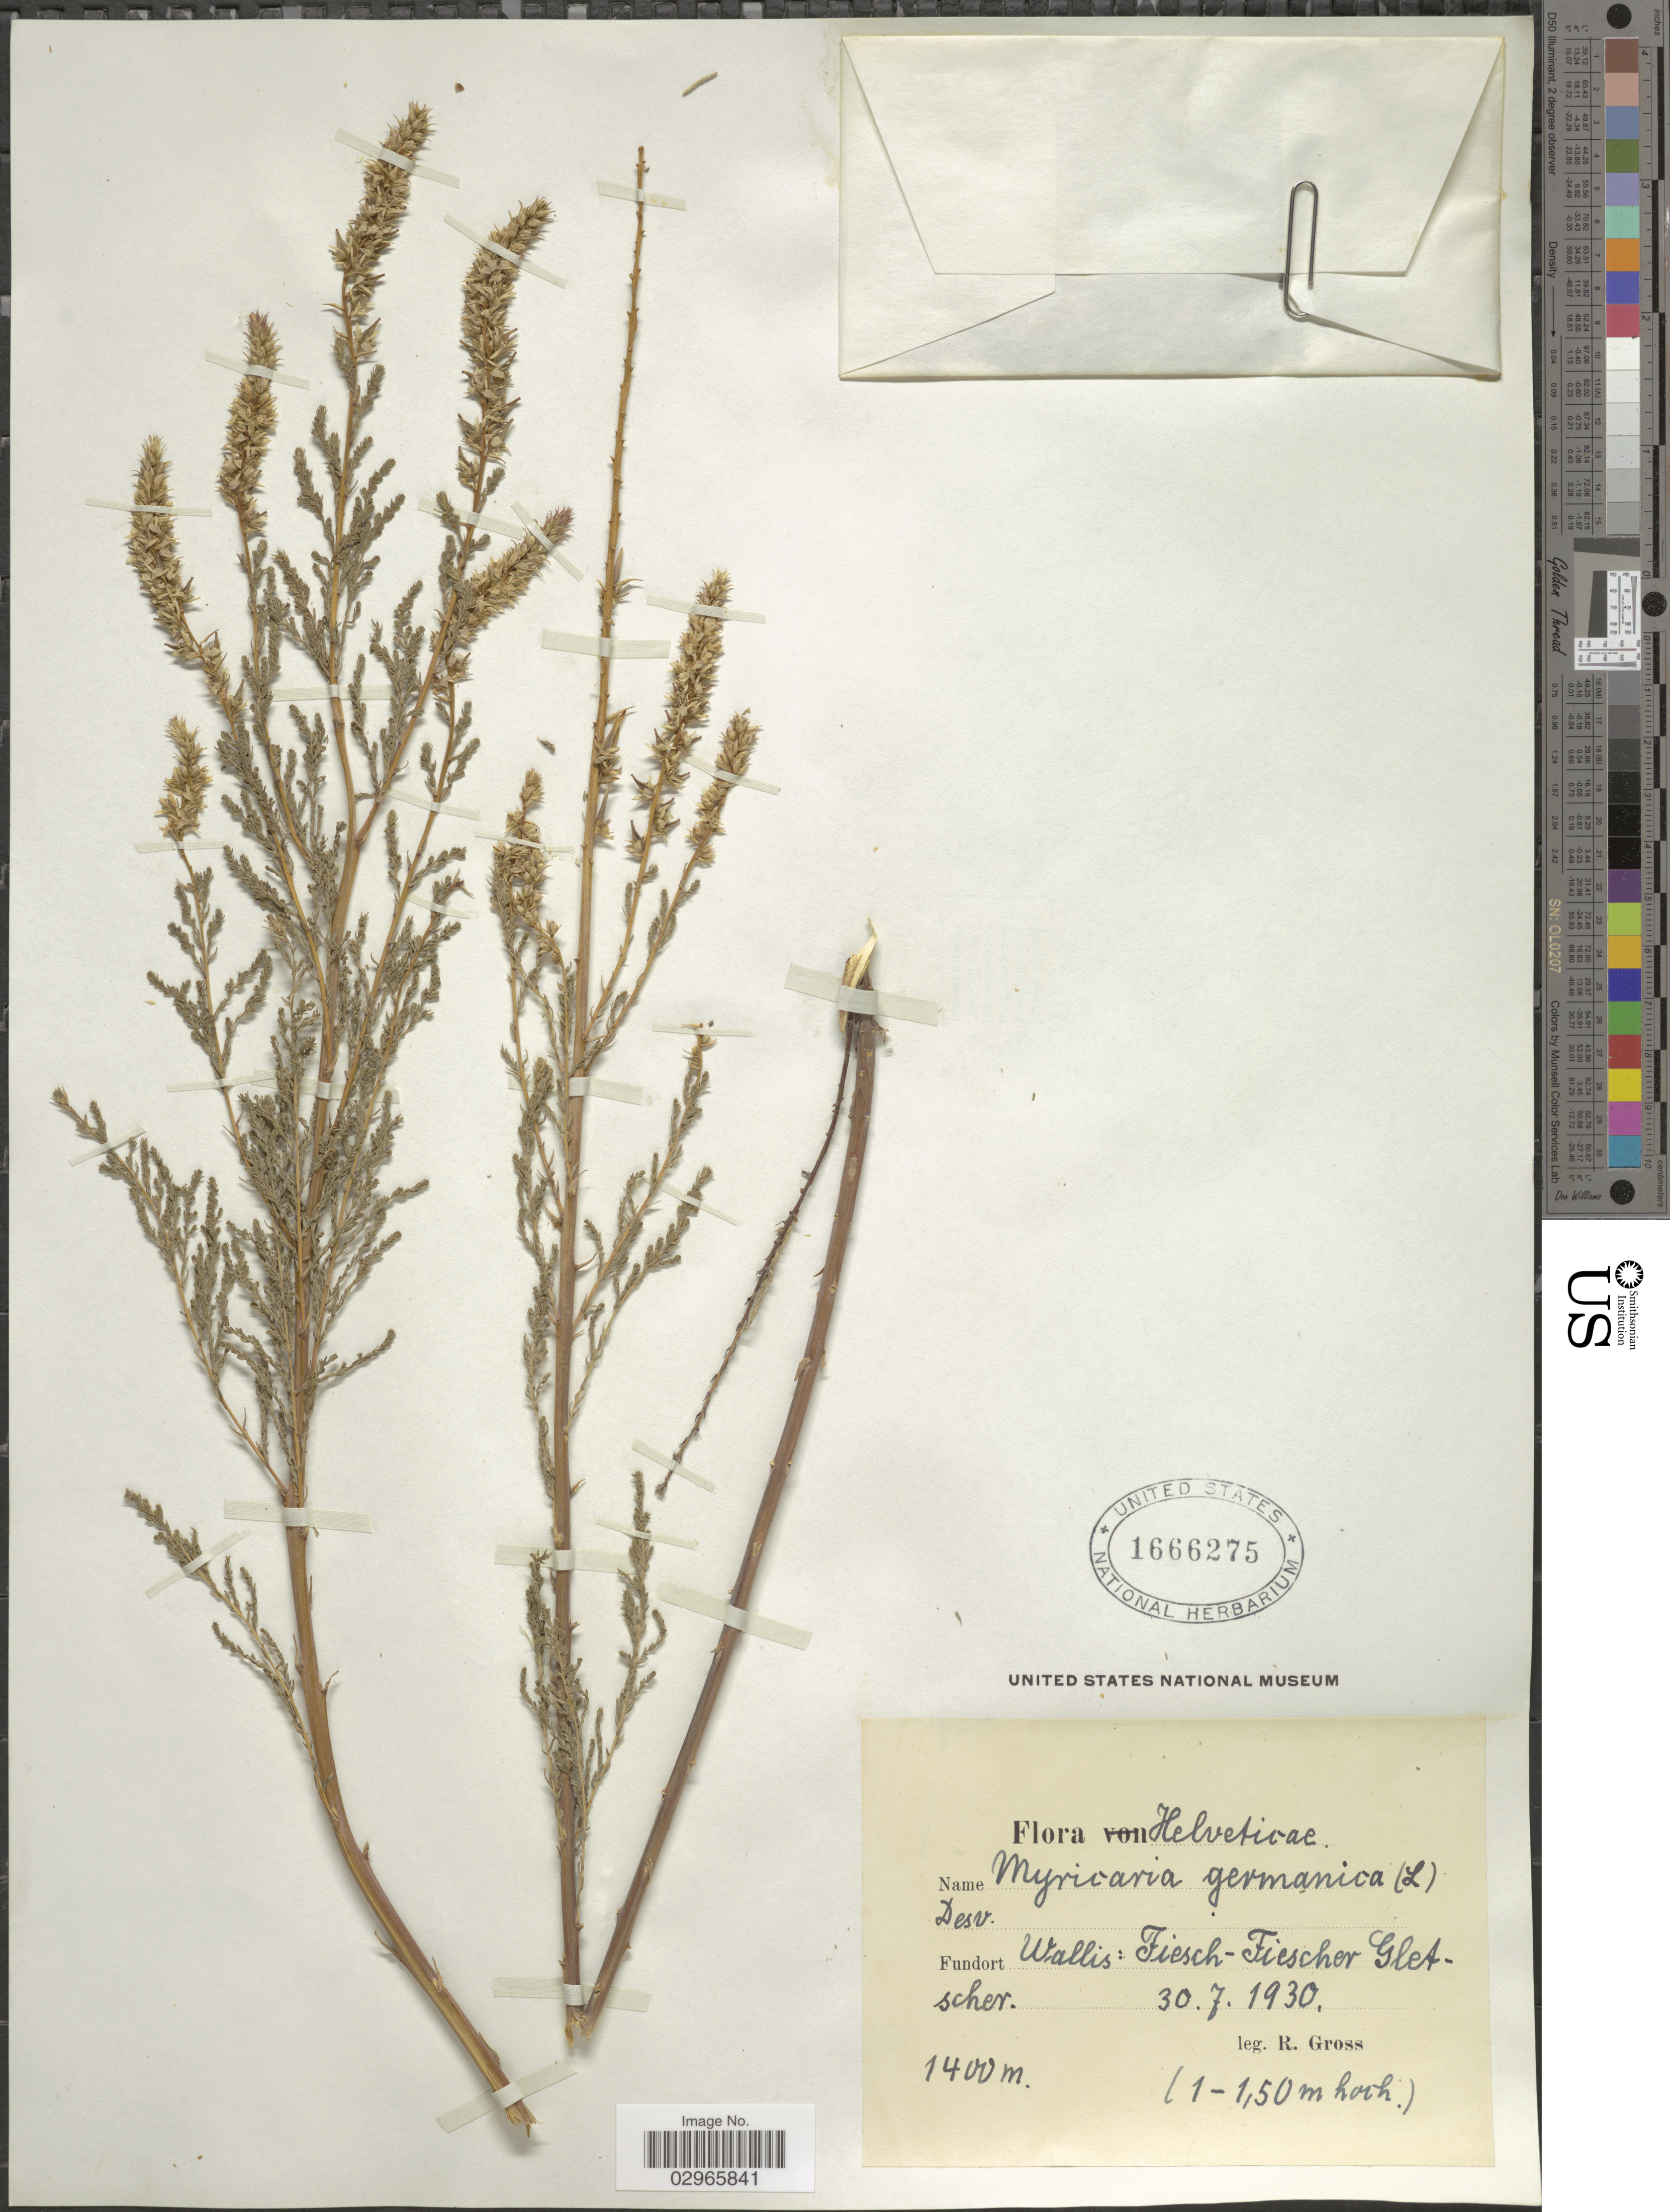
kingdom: Plantae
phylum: Tracheophyta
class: Magnoliopsida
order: Caryophyllales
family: Tamaricaceae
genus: Myricaria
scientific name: Myricaria germanica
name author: (L.) Desv.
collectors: R. Ross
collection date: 1930-07-30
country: Switzerland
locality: Helveticae. Wallis: Fiesch-Fiescher Gletscher.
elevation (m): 1400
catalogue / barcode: US 1666275